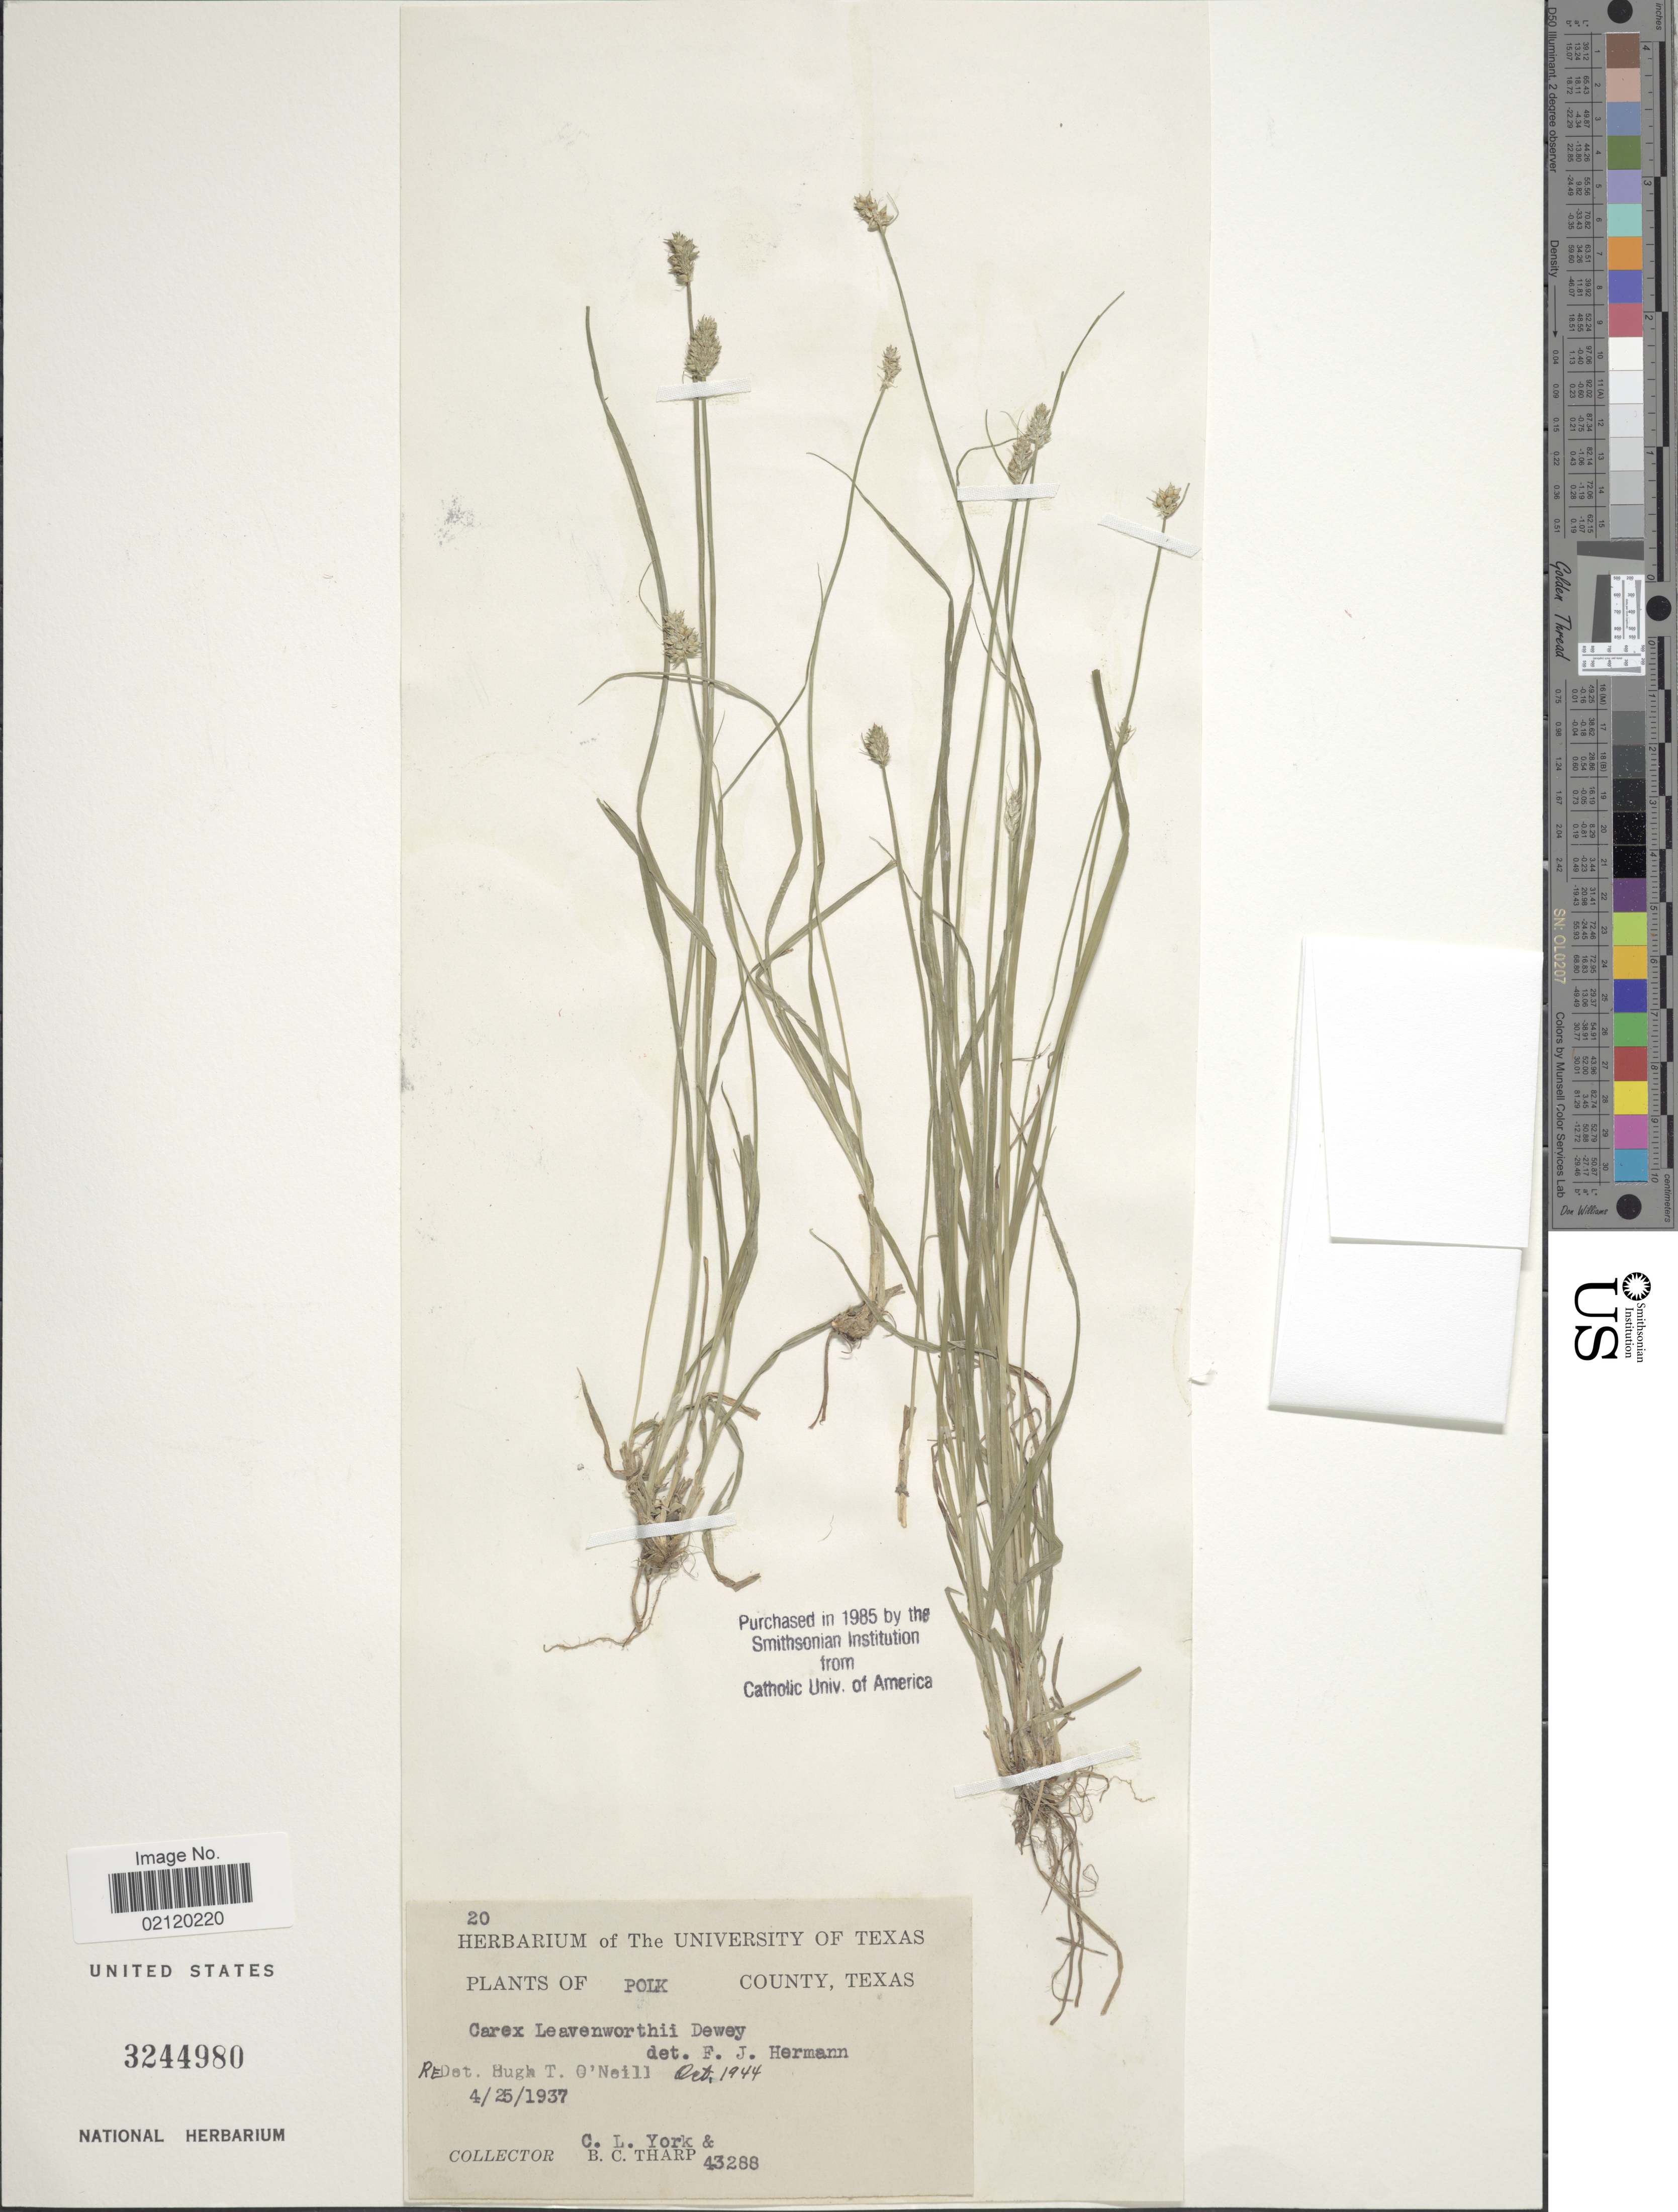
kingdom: Plantae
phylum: Tracheophyta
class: Liliopsida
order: Poales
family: Cyperaceae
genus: Carex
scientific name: Carex leavenworthii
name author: Dewey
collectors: C. L. York & B. C. Tharp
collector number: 43288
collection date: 1937-04-25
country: United States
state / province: Texas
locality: Polk County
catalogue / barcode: US 3244980